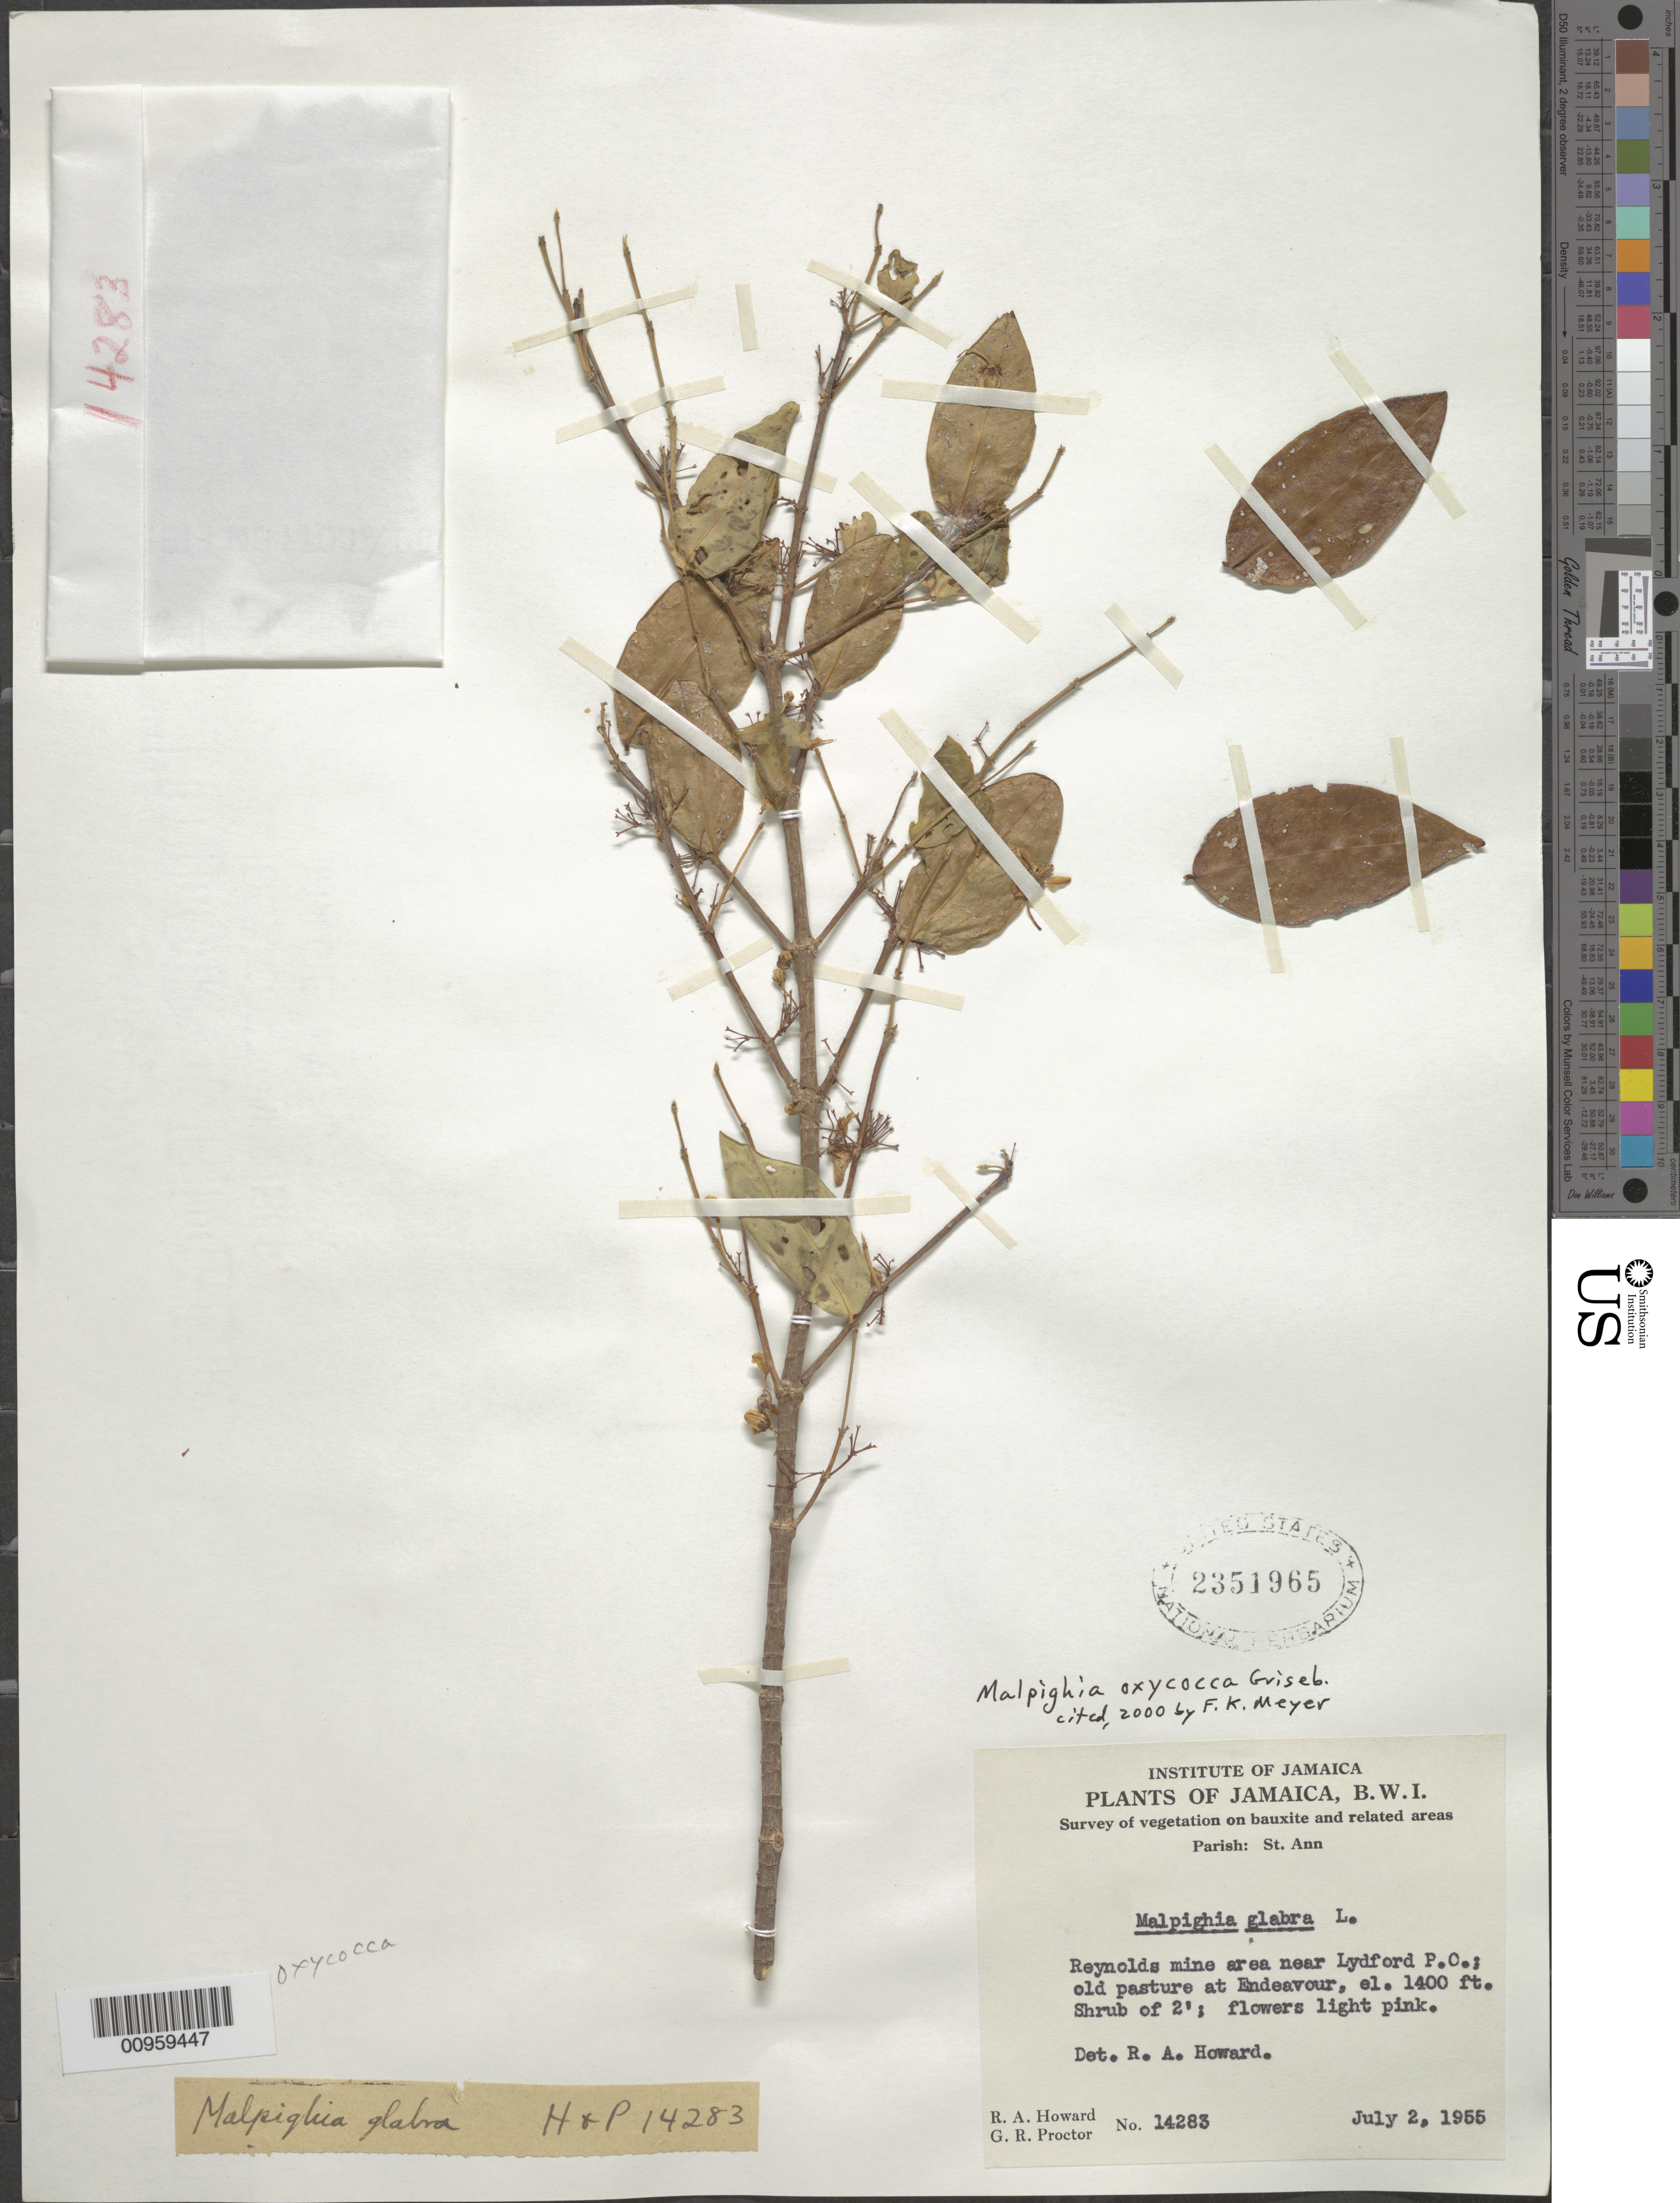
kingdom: Plantae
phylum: Tracheophyta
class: Magnoliopsida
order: Malpighiales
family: Malpighiaceae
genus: Malpighia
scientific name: Malpighia oxycocca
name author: Griseb.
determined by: Meyer, F. K.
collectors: R. A. Howard & G. R. Proctor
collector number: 12483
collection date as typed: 02 Jul 1955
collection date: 1955-07-02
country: Jamaica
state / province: Saint Ann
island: Jamaica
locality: Reynolds mine area near Lydford P.O.; old pasture at Endeavor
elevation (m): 427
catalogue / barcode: US 2351965